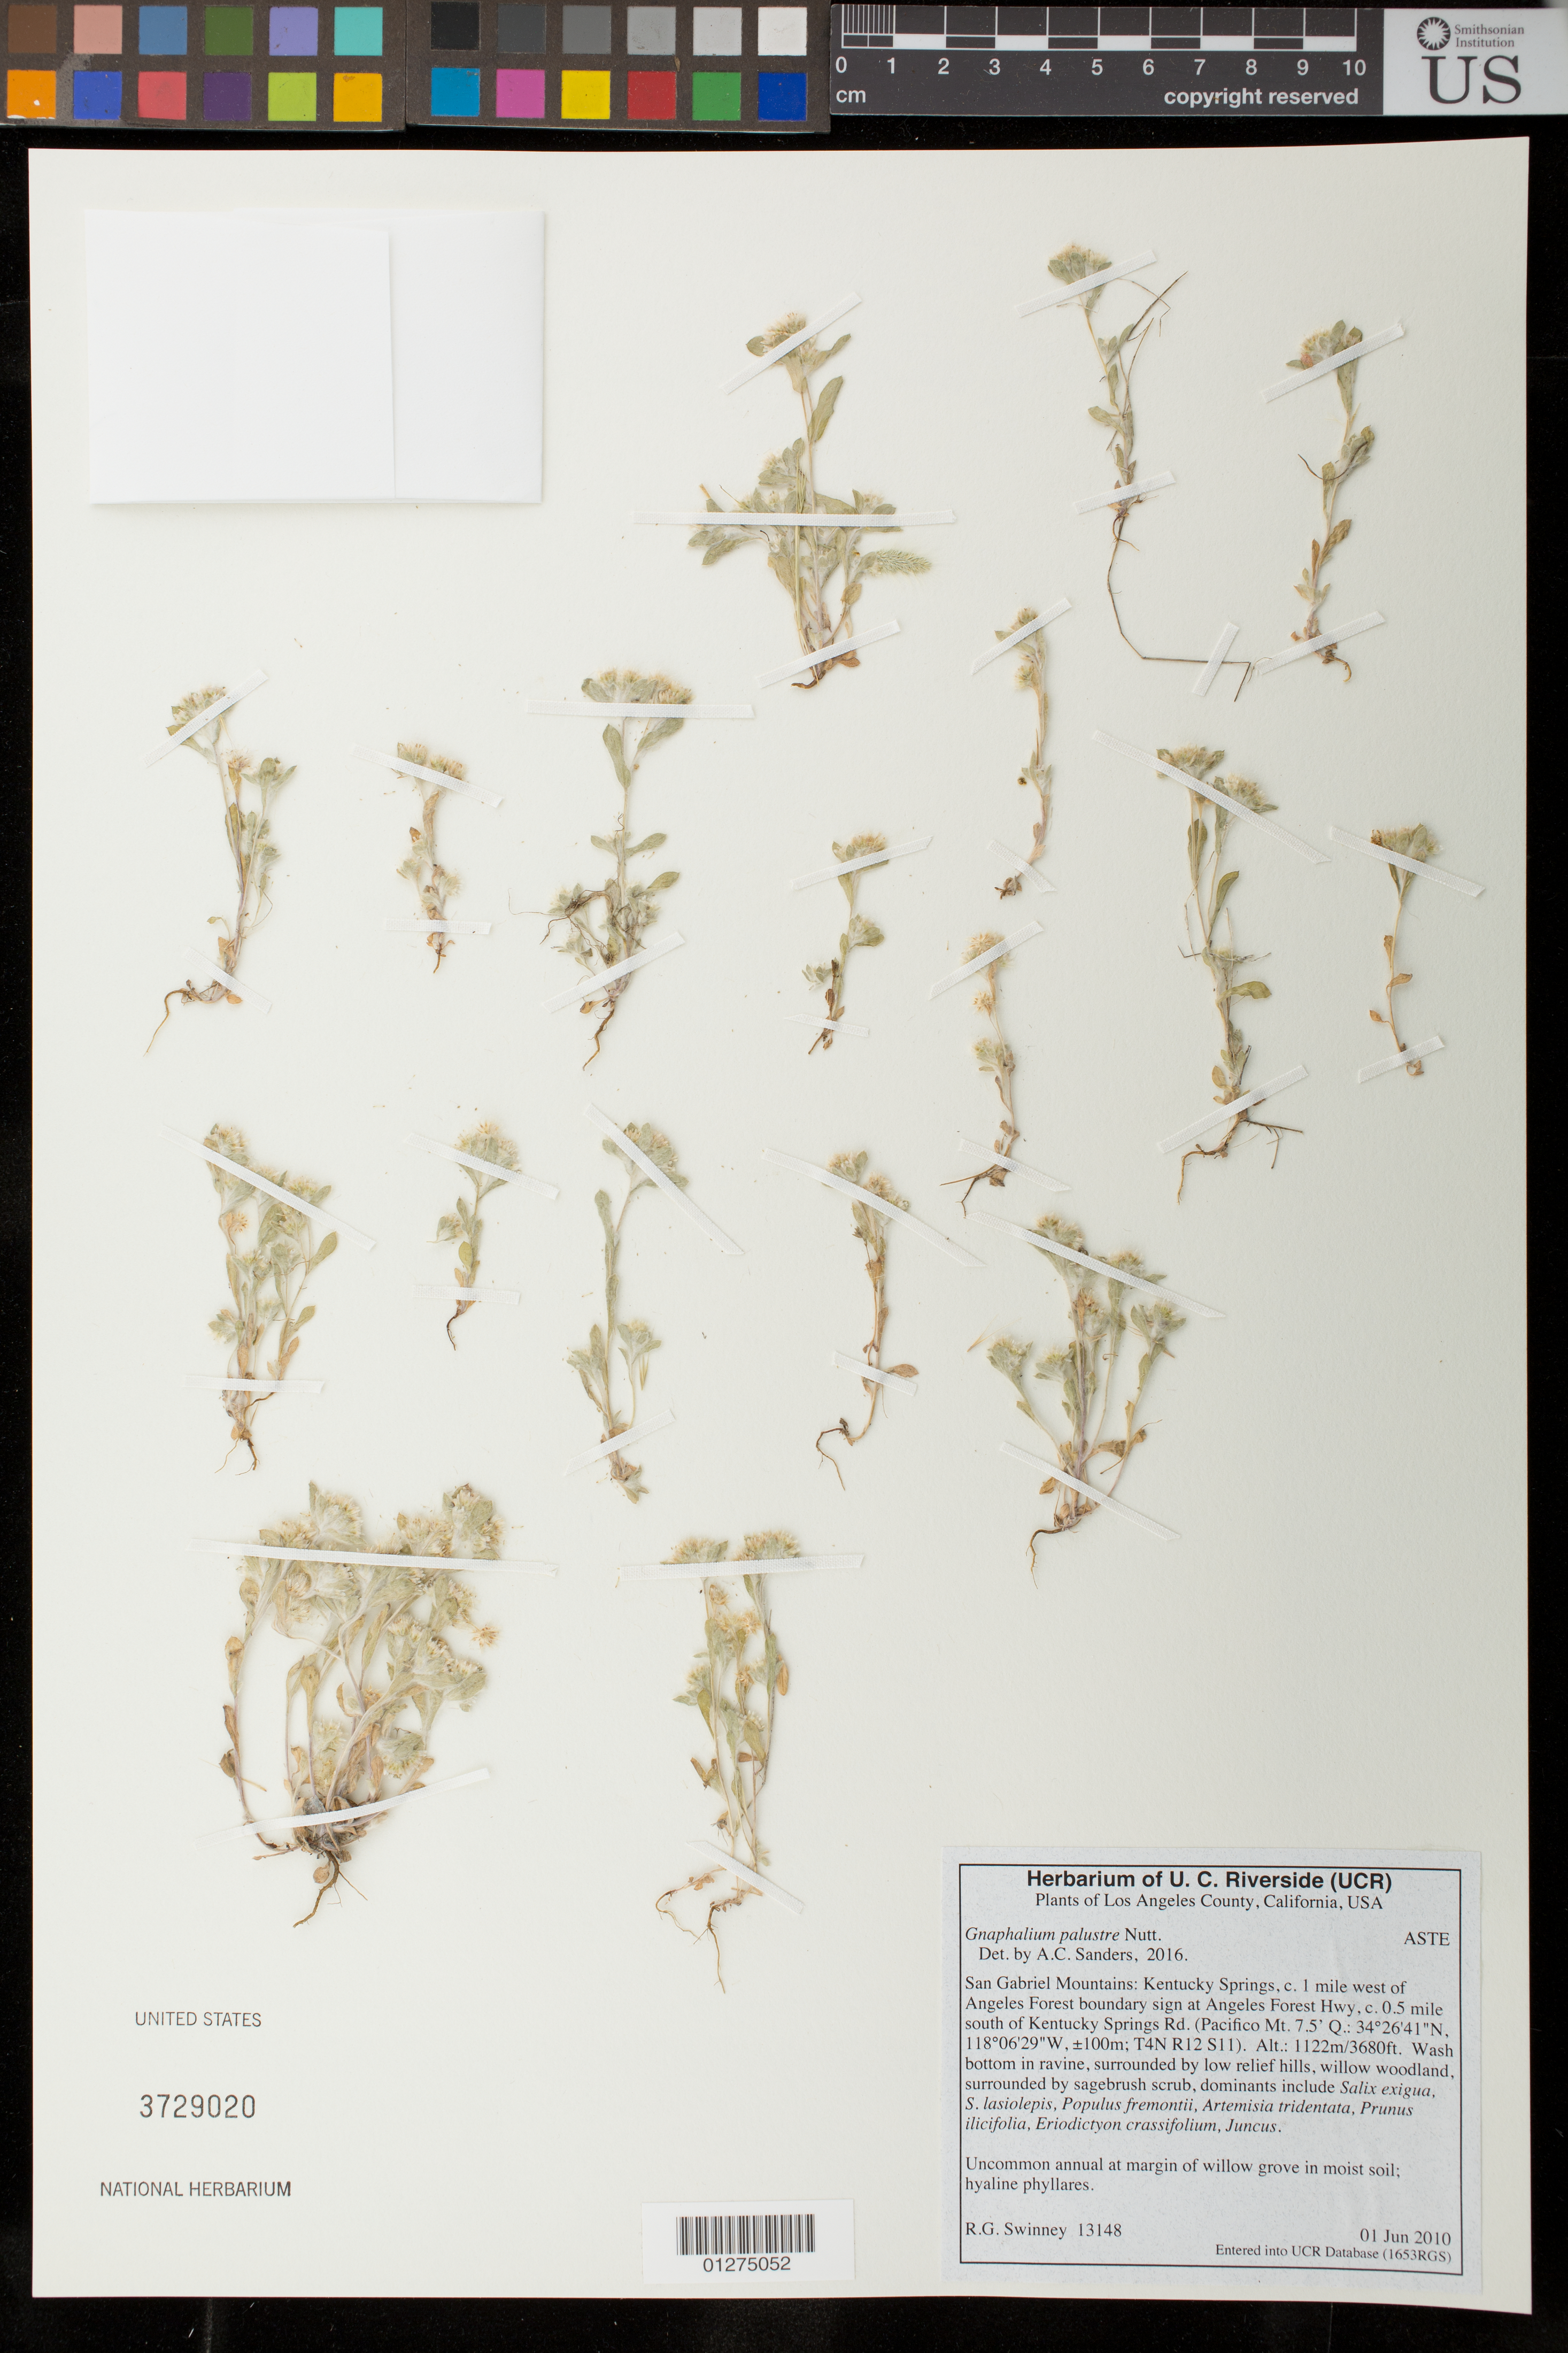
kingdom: Plantae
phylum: Tracheophyta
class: Magnoliopsida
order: Asterales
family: Asteraceae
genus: Gnaphalium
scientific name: Gnaphalium palustre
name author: Nutt.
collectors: R. Swinney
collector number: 13148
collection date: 2010-06-01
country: United States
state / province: California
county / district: Los Angeles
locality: San Gabriel Mountains, Kentucky Springs, c. 1 mile west of Angeles Forest boundary sign at Angeles Forest Hwy, c 0.5 mile south of Kentucky Springs Rd.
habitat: wash bottom in ravine, surrounded by low relief hills, willow woodland, surrounded by sagebrush scrub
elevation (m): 1122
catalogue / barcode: US 3729020